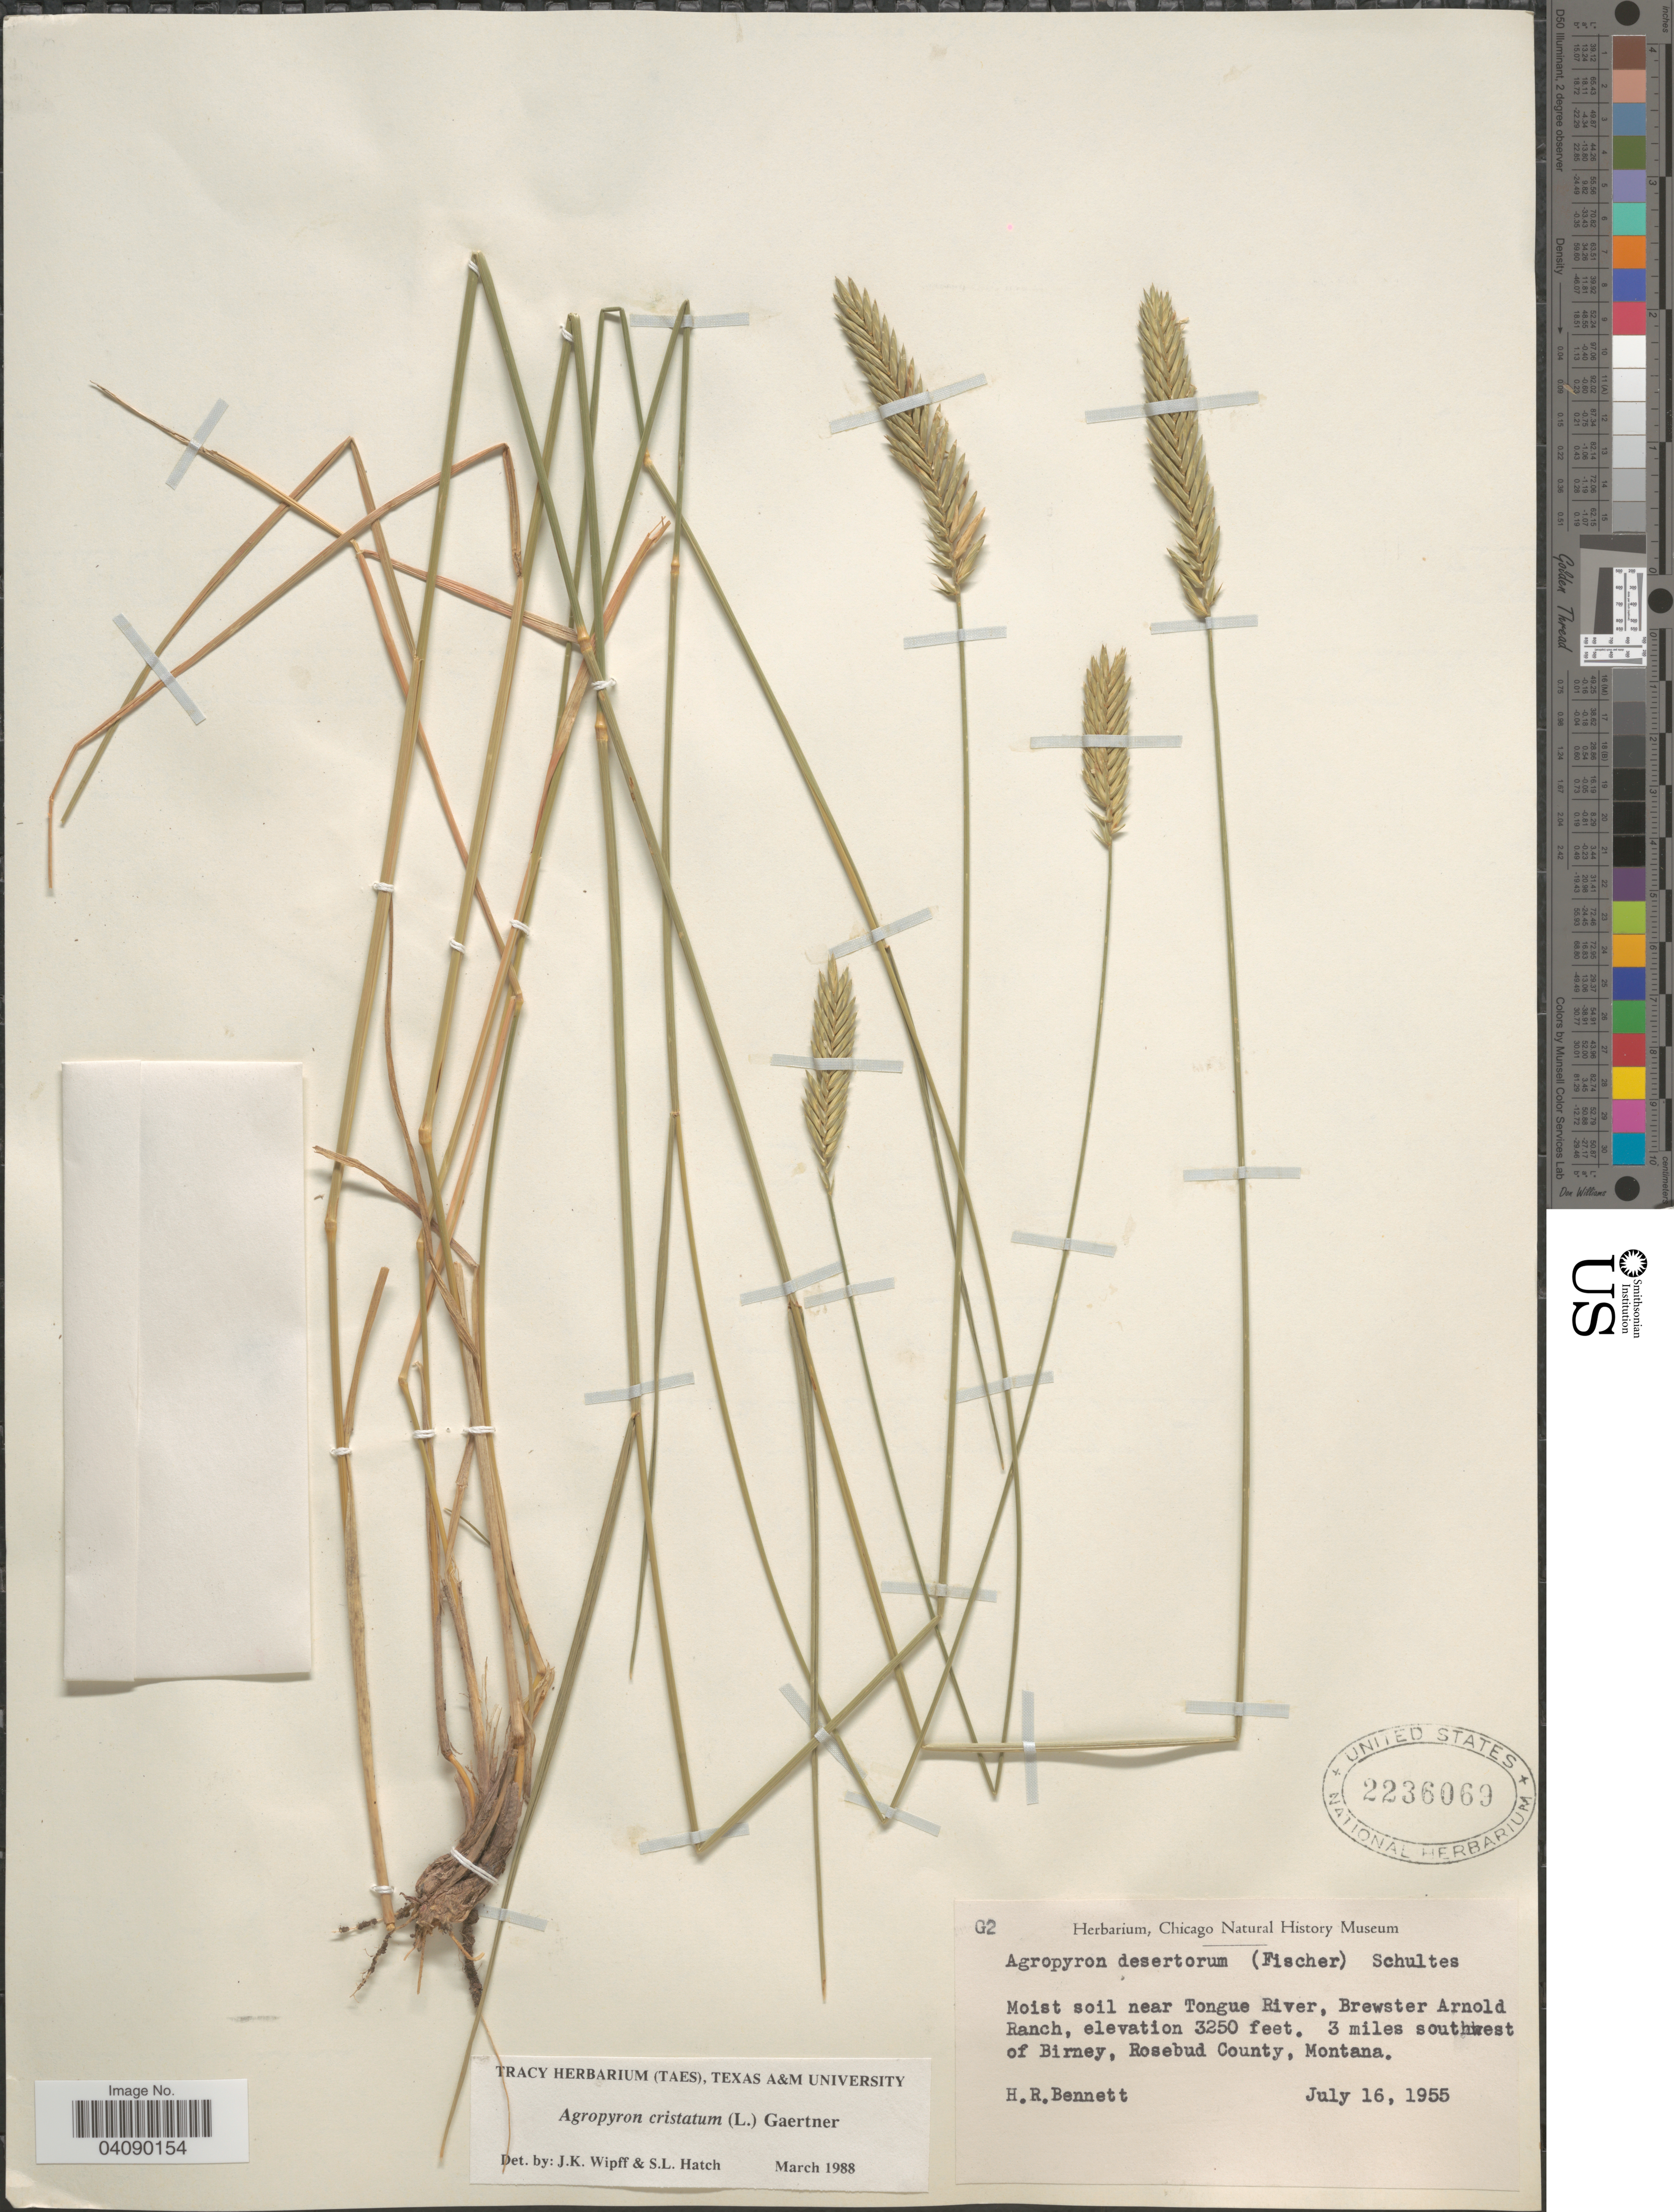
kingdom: Plantae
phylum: Tracheophyta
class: Liliopsida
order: Poales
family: Poaceae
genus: Agropyron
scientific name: Agropyron cristatum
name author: (L.) Gaertn.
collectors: H. R. Bennett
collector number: G2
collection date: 1955-07-16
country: United States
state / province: Montana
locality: Moist soil near Tongue River, Brewster Arnold Ranch. 3 miles southwest of Birney, Rosebud County.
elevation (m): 991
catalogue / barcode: US 2236069